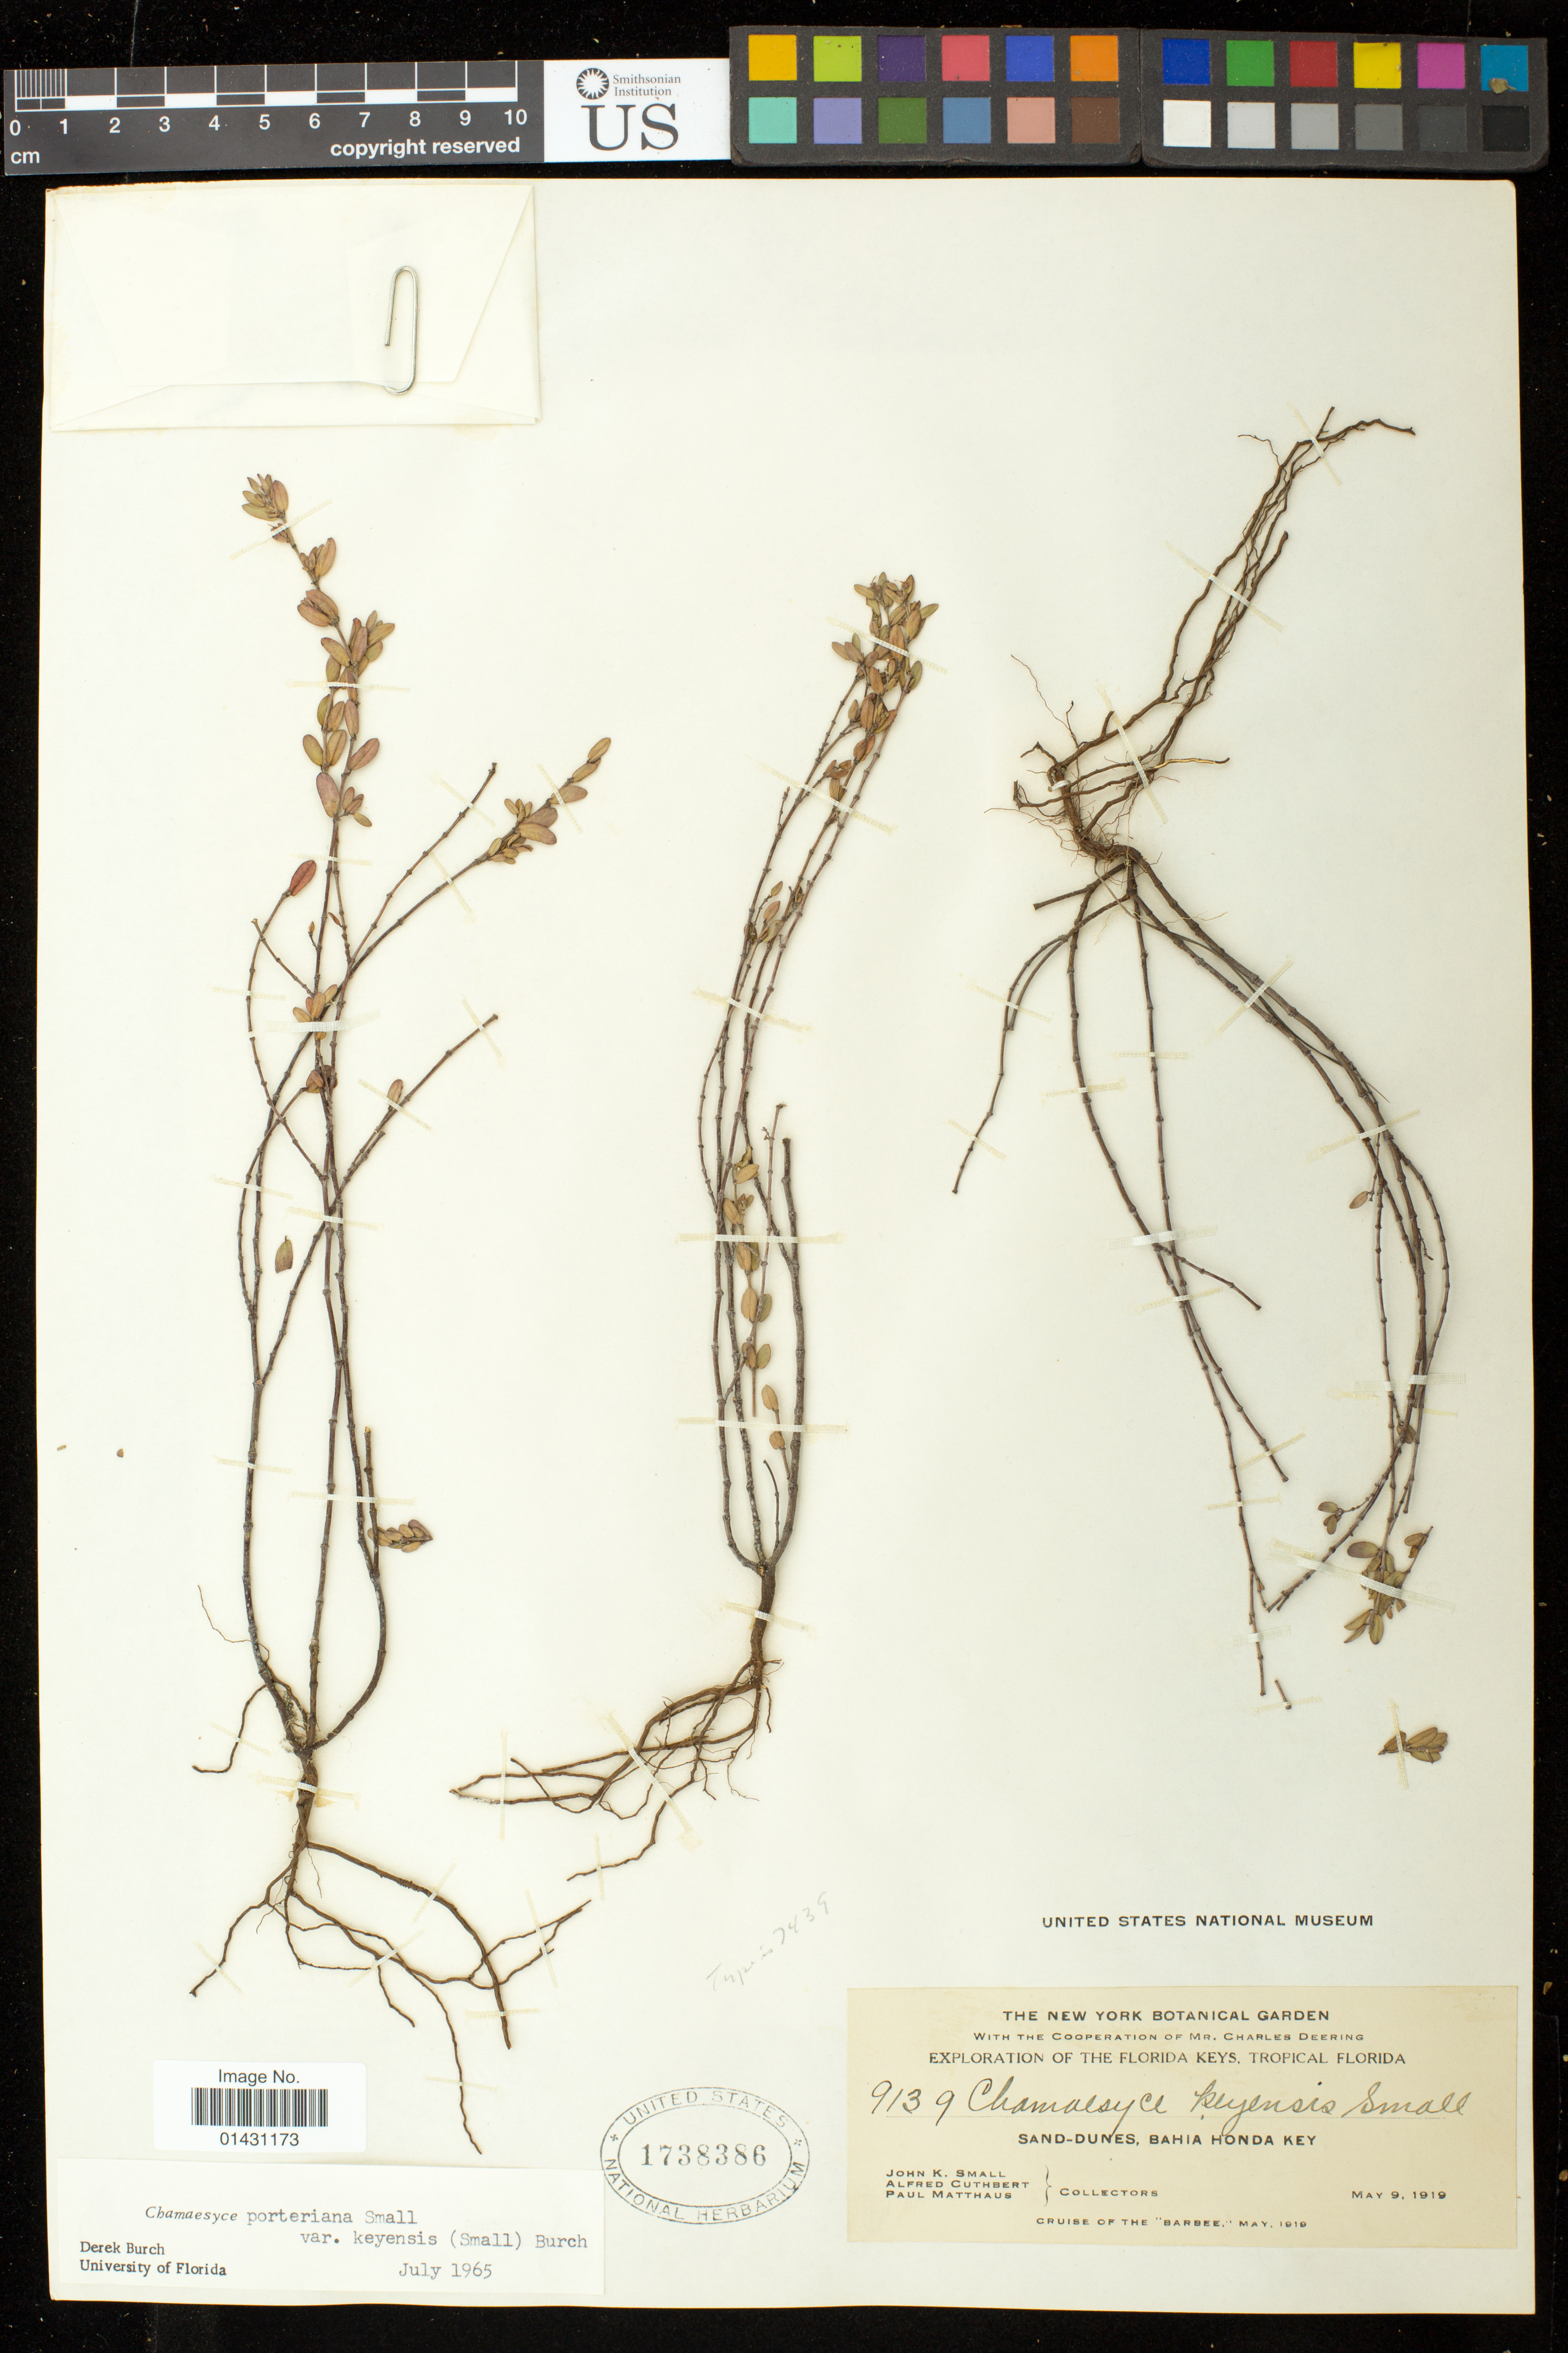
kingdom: Plantae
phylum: Tracheophyta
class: Magnoliopsida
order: Malpighiales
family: Euphorbiaceae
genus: Euphorbia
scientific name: Euphorbia porteriana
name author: (Small) Oudejans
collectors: J. K. Small, A. Cuthbert & P. Matthaus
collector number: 9139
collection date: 1919-05-09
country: United States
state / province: Florida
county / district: Monroe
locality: Sand-dunes, Bahia Honda Key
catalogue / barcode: US 1738386